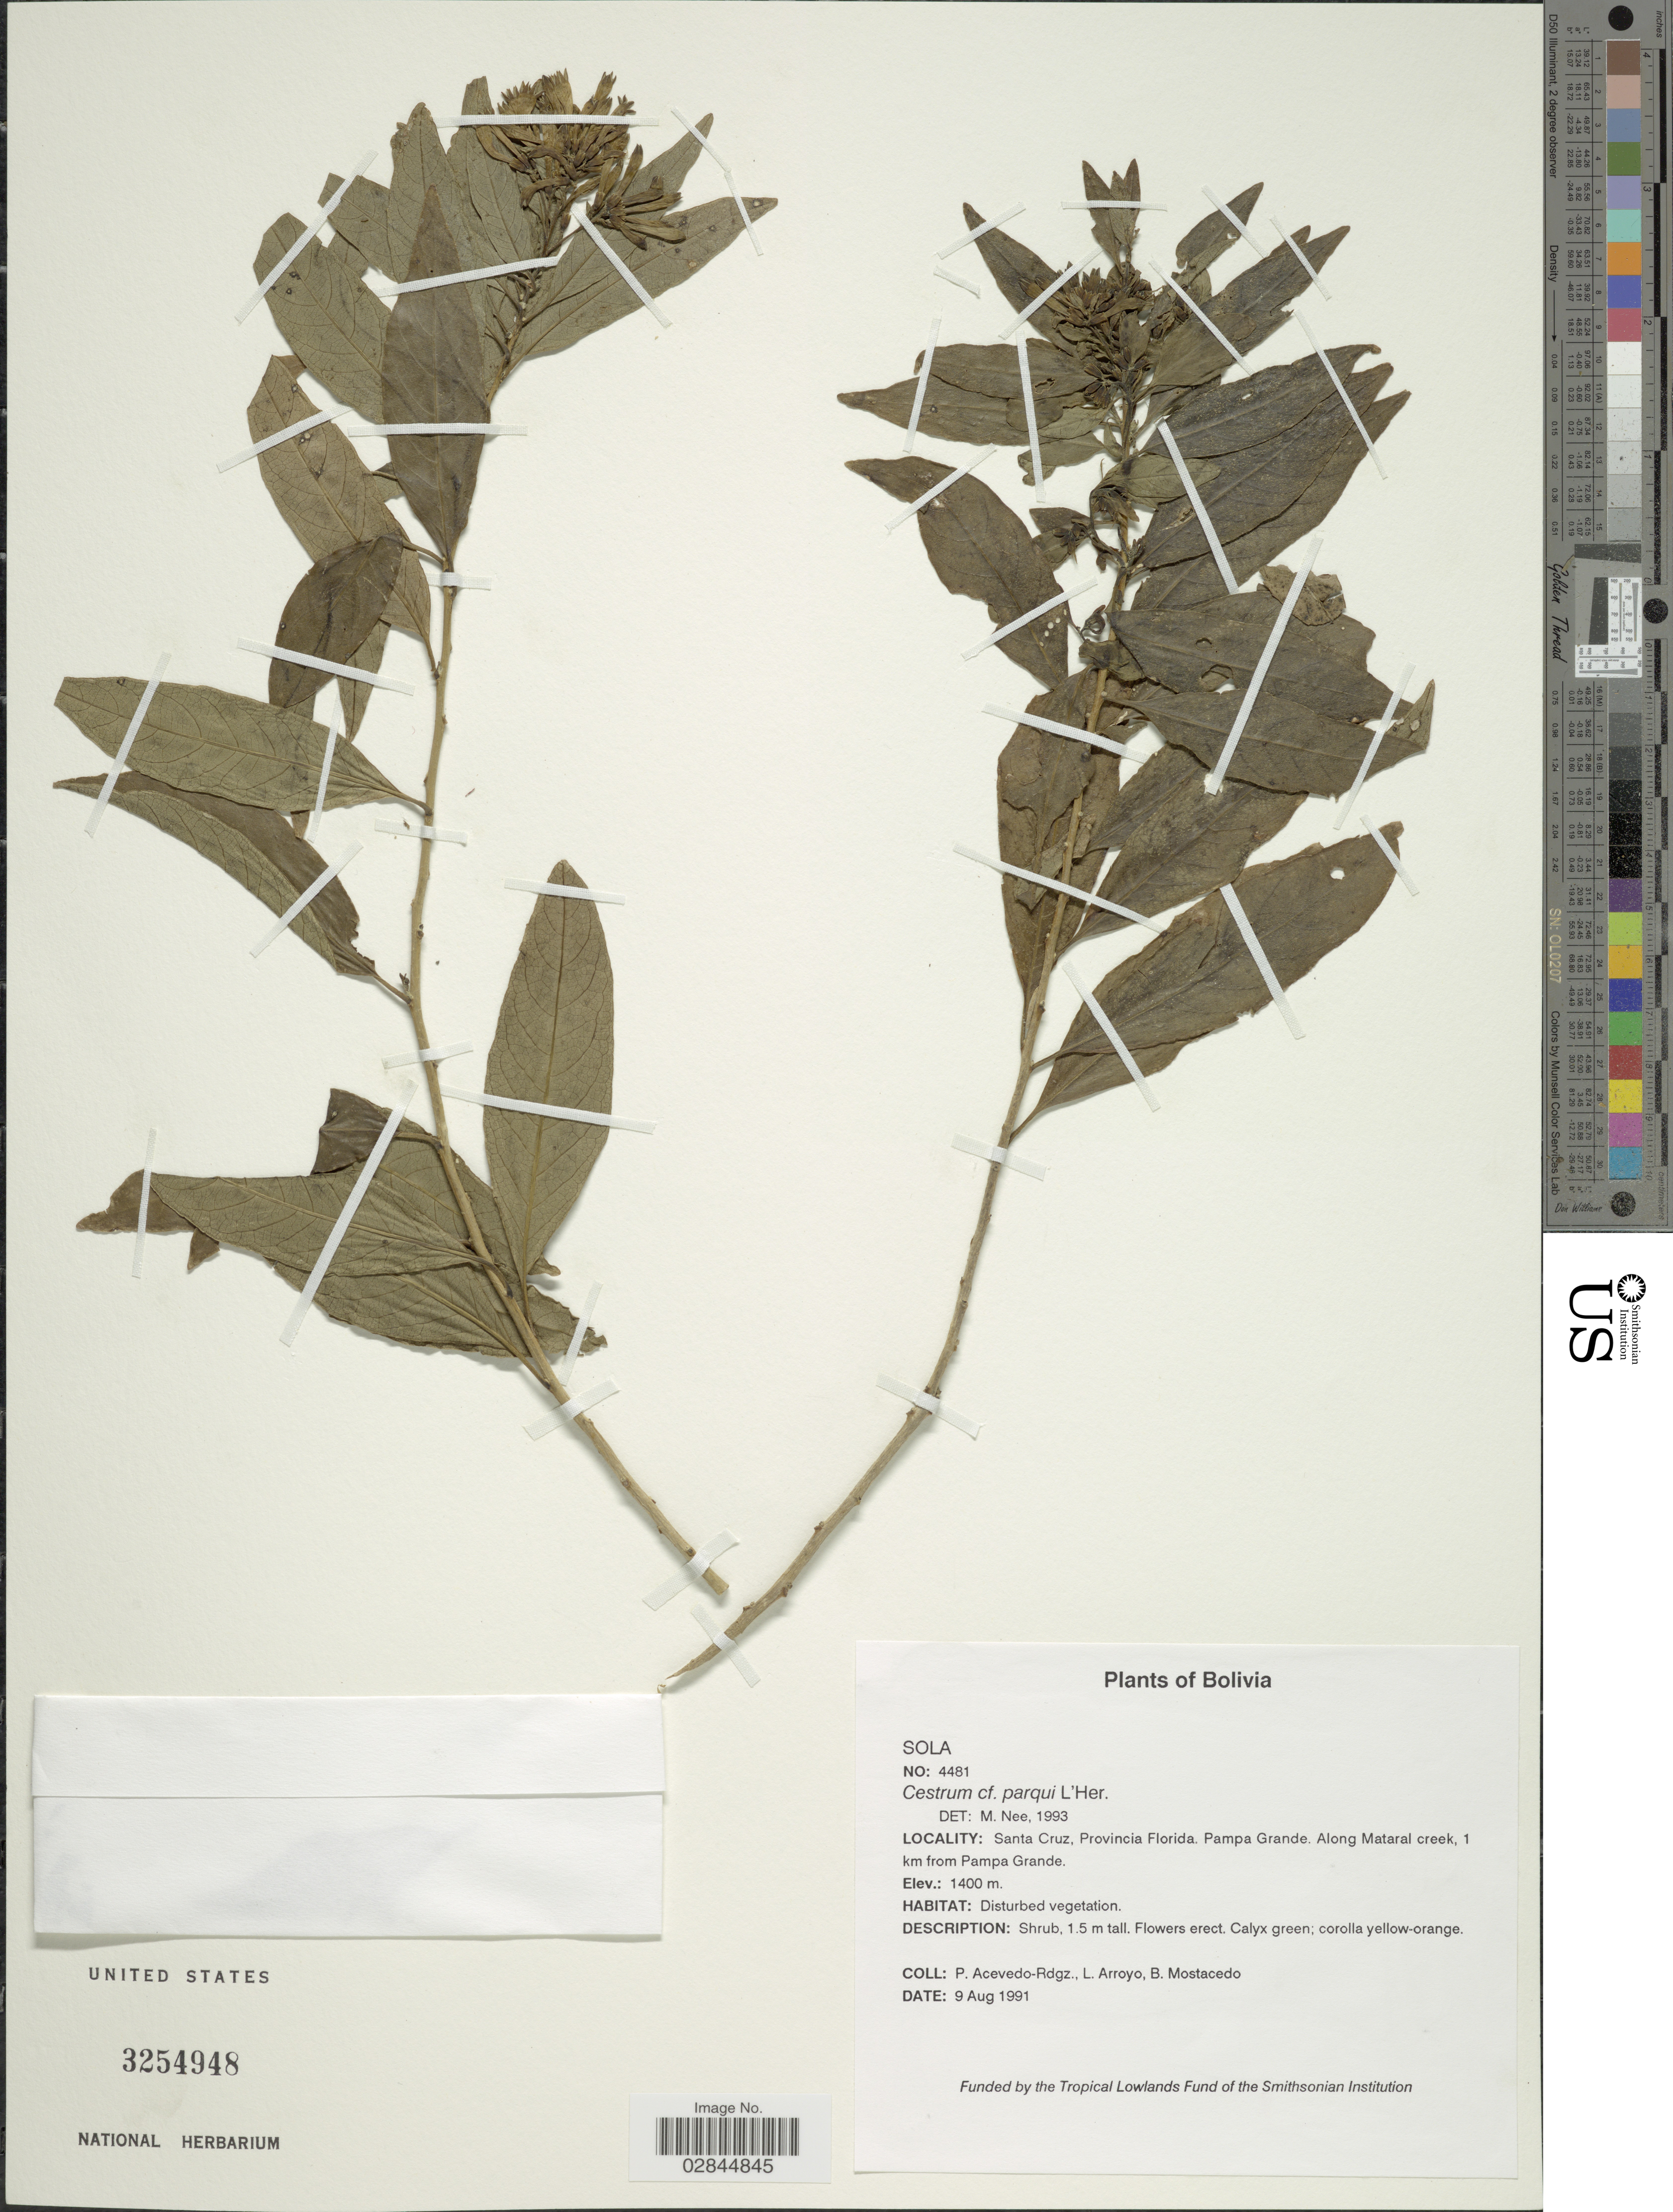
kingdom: Plantae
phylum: Tracheophyta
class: Magnoliopsida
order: Solanales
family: Solanaceae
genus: Cestrum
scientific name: Cestrum parqui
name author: L'Hér.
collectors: P. Acevedo-Rodr., L. Arroyo & B. Mostacedo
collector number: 4481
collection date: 1991-08-09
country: Bolivia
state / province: Santa Cruz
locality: Provincia Florida. Pampa Grande. Along Mataral creek, 1 km from Pampa Grande.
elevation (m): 1400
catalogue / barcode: US 3254948